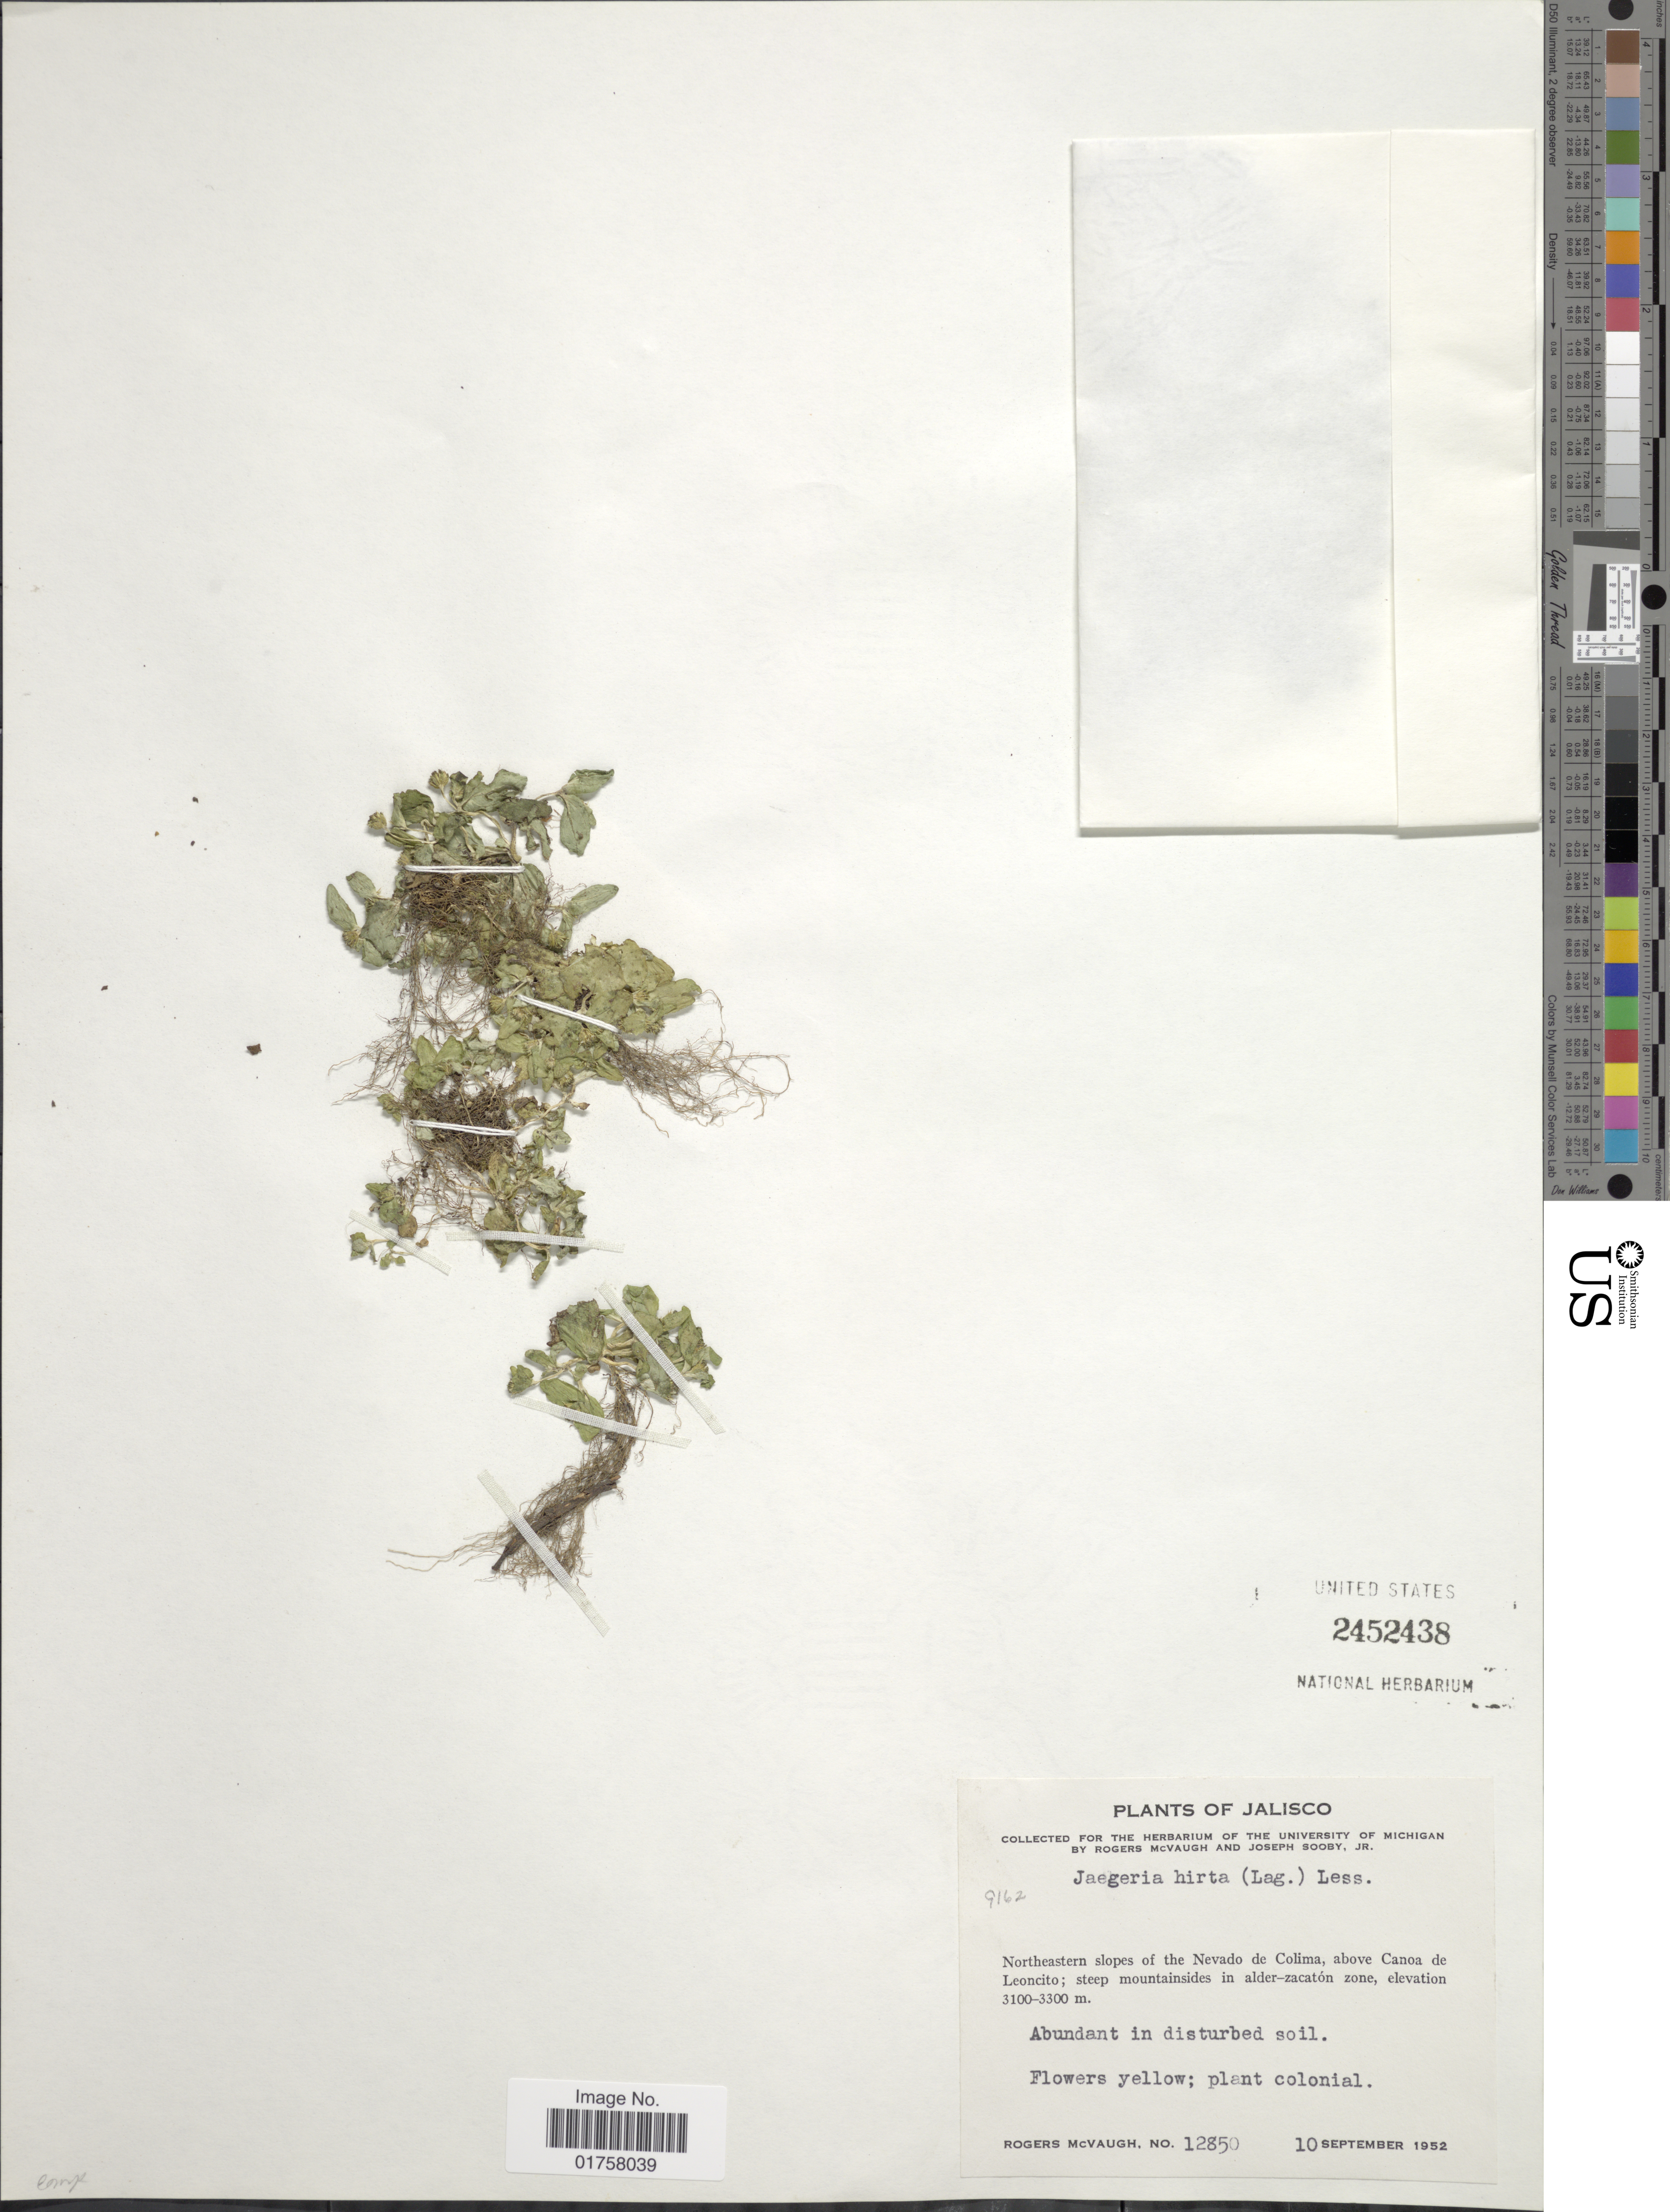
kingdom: Plantae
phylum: Tracheophyta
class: Magnoliopsida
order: Asterales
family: Asteraceae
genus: Jaegeria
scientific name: Jaegeria hirta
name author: (Lag.) Less.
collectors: R. McVaugh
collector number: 12850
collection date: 1952-09-10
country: Mexico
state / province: Jalisco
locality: Northeastern slopes of the Nevado de Colima, above Canoa de Leoncito; steep mountainsides in alder-zacatón zone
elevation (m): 3100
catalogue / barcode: US 2452438